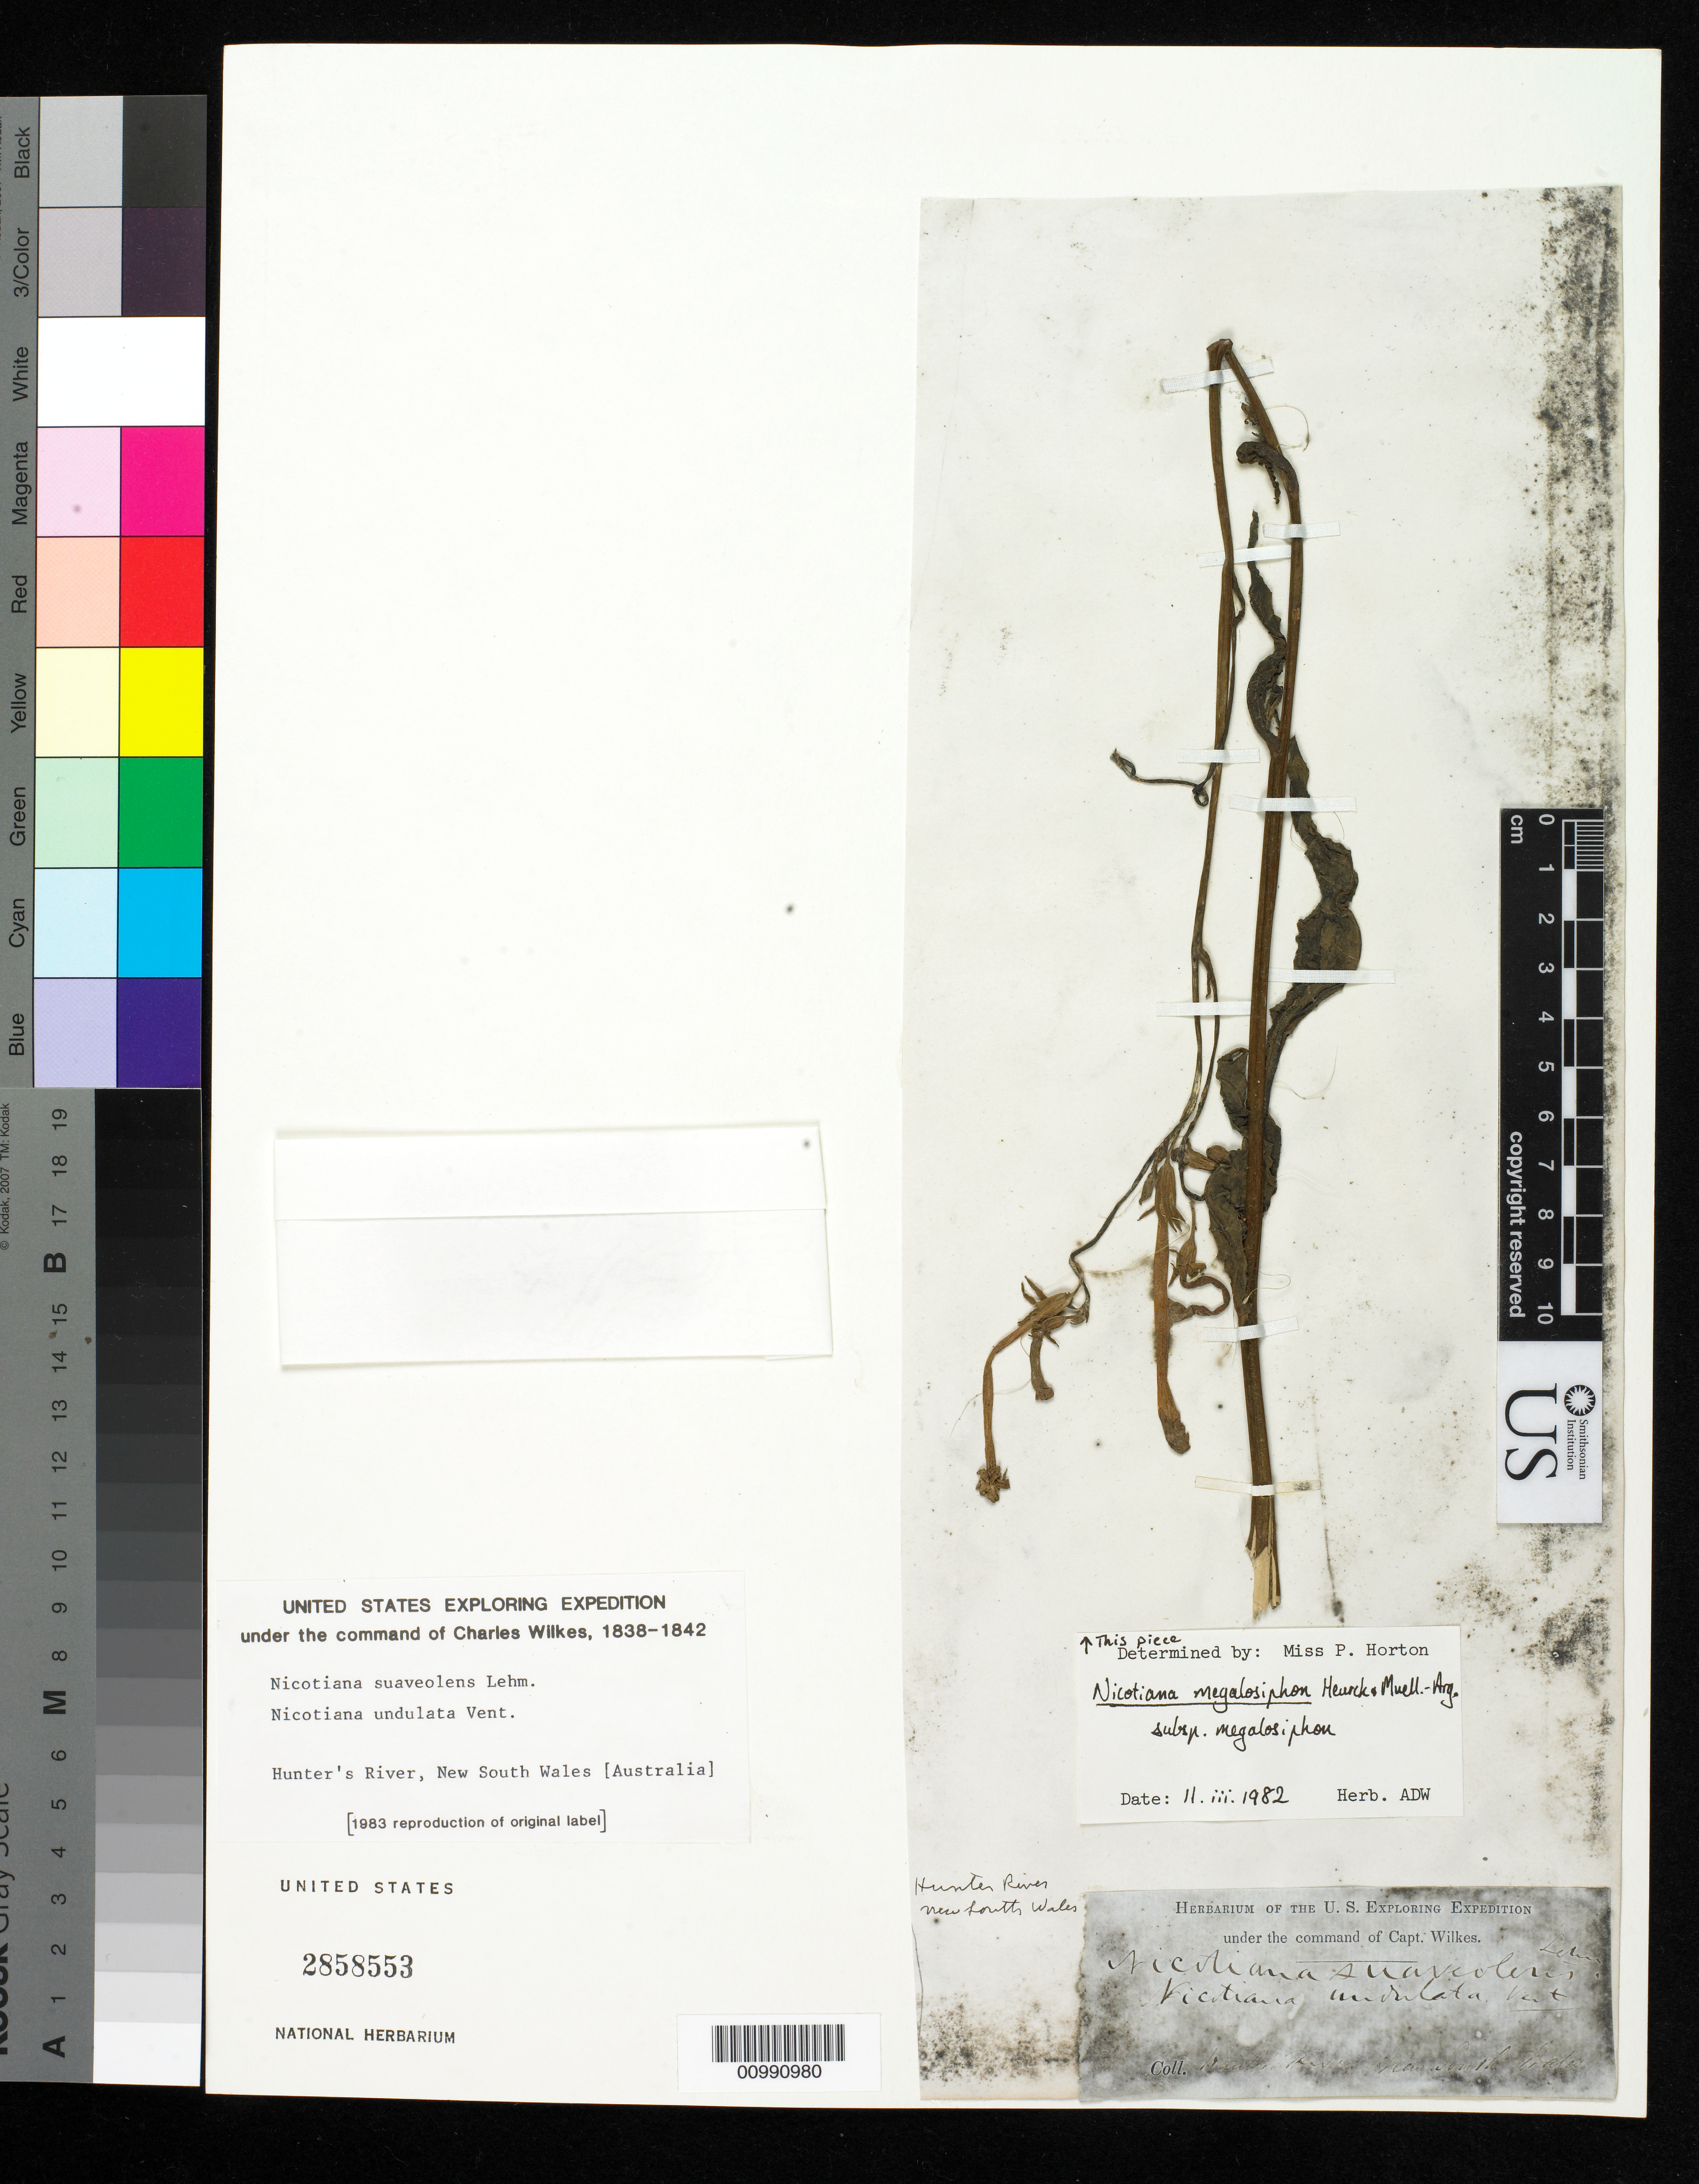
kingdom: Plantae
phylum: Tracheophyta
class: Magnoliopsida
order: Solanales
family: Solanaceae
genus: Nicotiana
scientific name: Nicotiana megalosiphon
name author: Van Heurck & Müll. Arg.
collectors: Wilkes Explor. Exped.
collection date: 1838/1842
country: Australia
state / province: New South Wales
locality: Hunter's River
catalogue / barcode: US 2858553